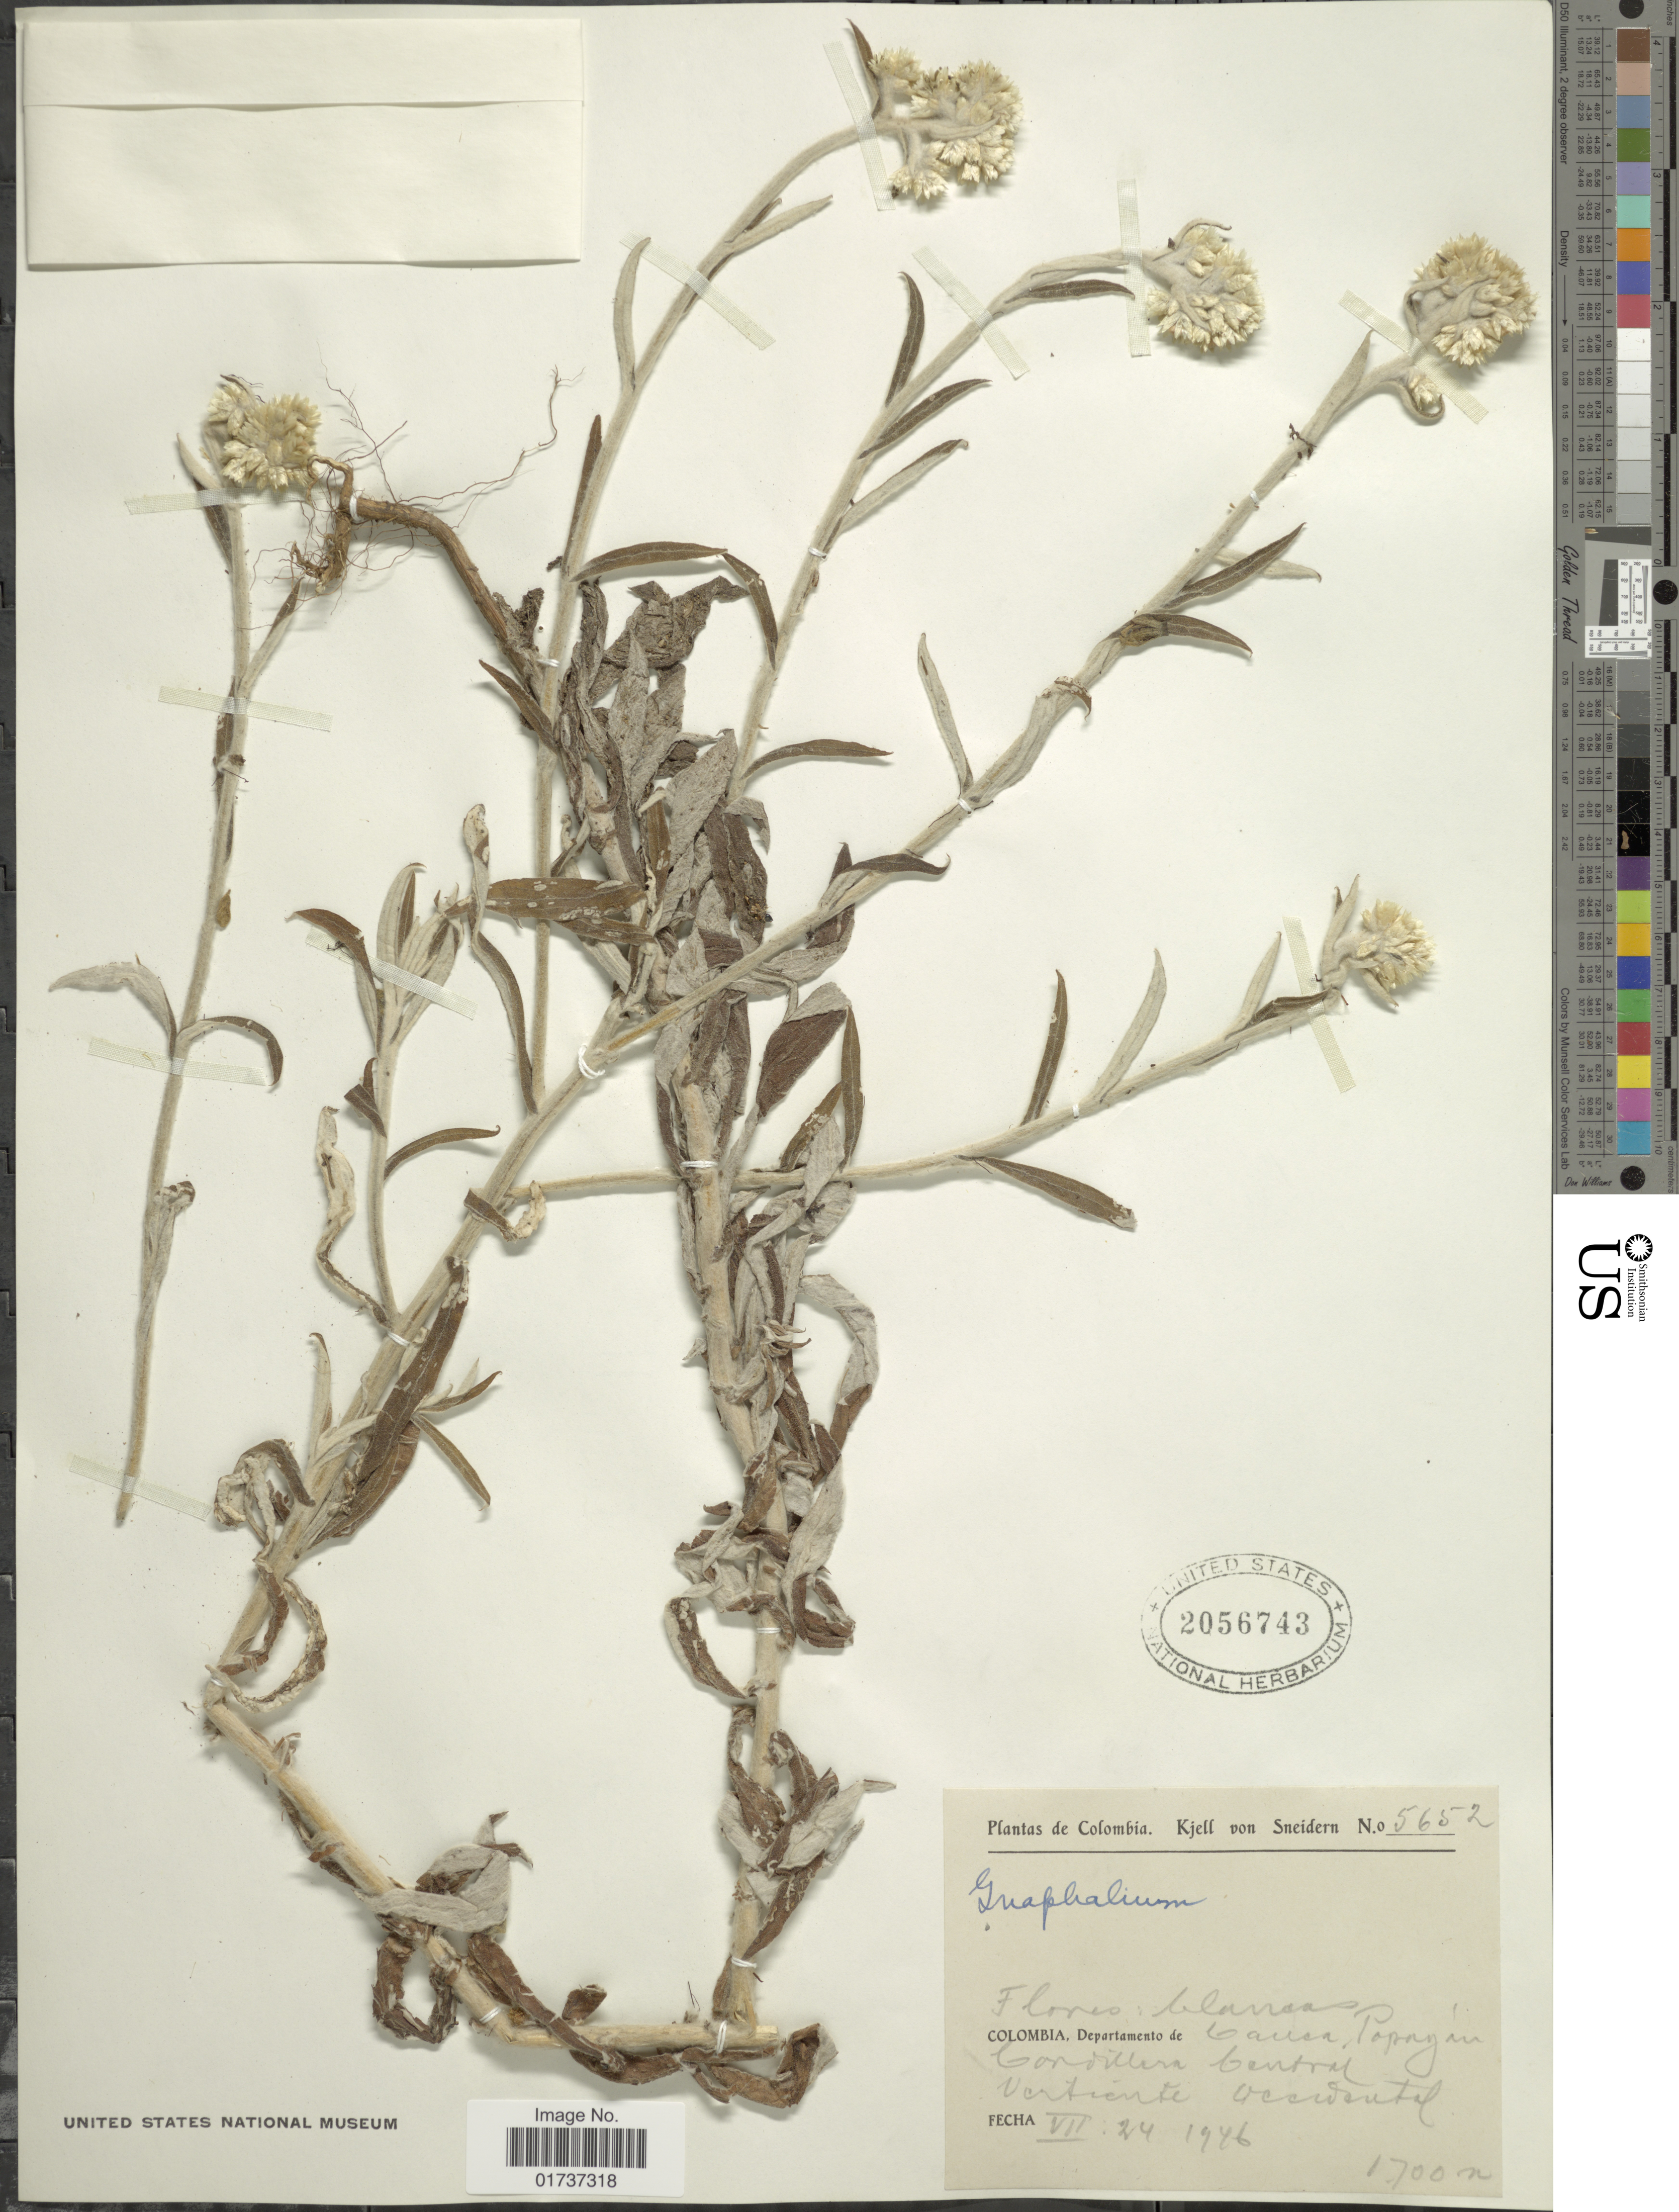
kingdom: Plantae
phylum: Tracheophyta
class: Magnoliopsida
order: Asterales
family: Asteraceae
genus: Gnaphalium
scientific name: Gnaphalium sp.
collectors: K. von Sneidern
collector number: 5652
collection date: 1946-07-24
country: Colombia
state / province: Cauca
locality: Departamento Cauca, Popayán, Cordillera Central, Vertiente Occidental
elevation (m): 1700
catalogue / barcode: US 2056743